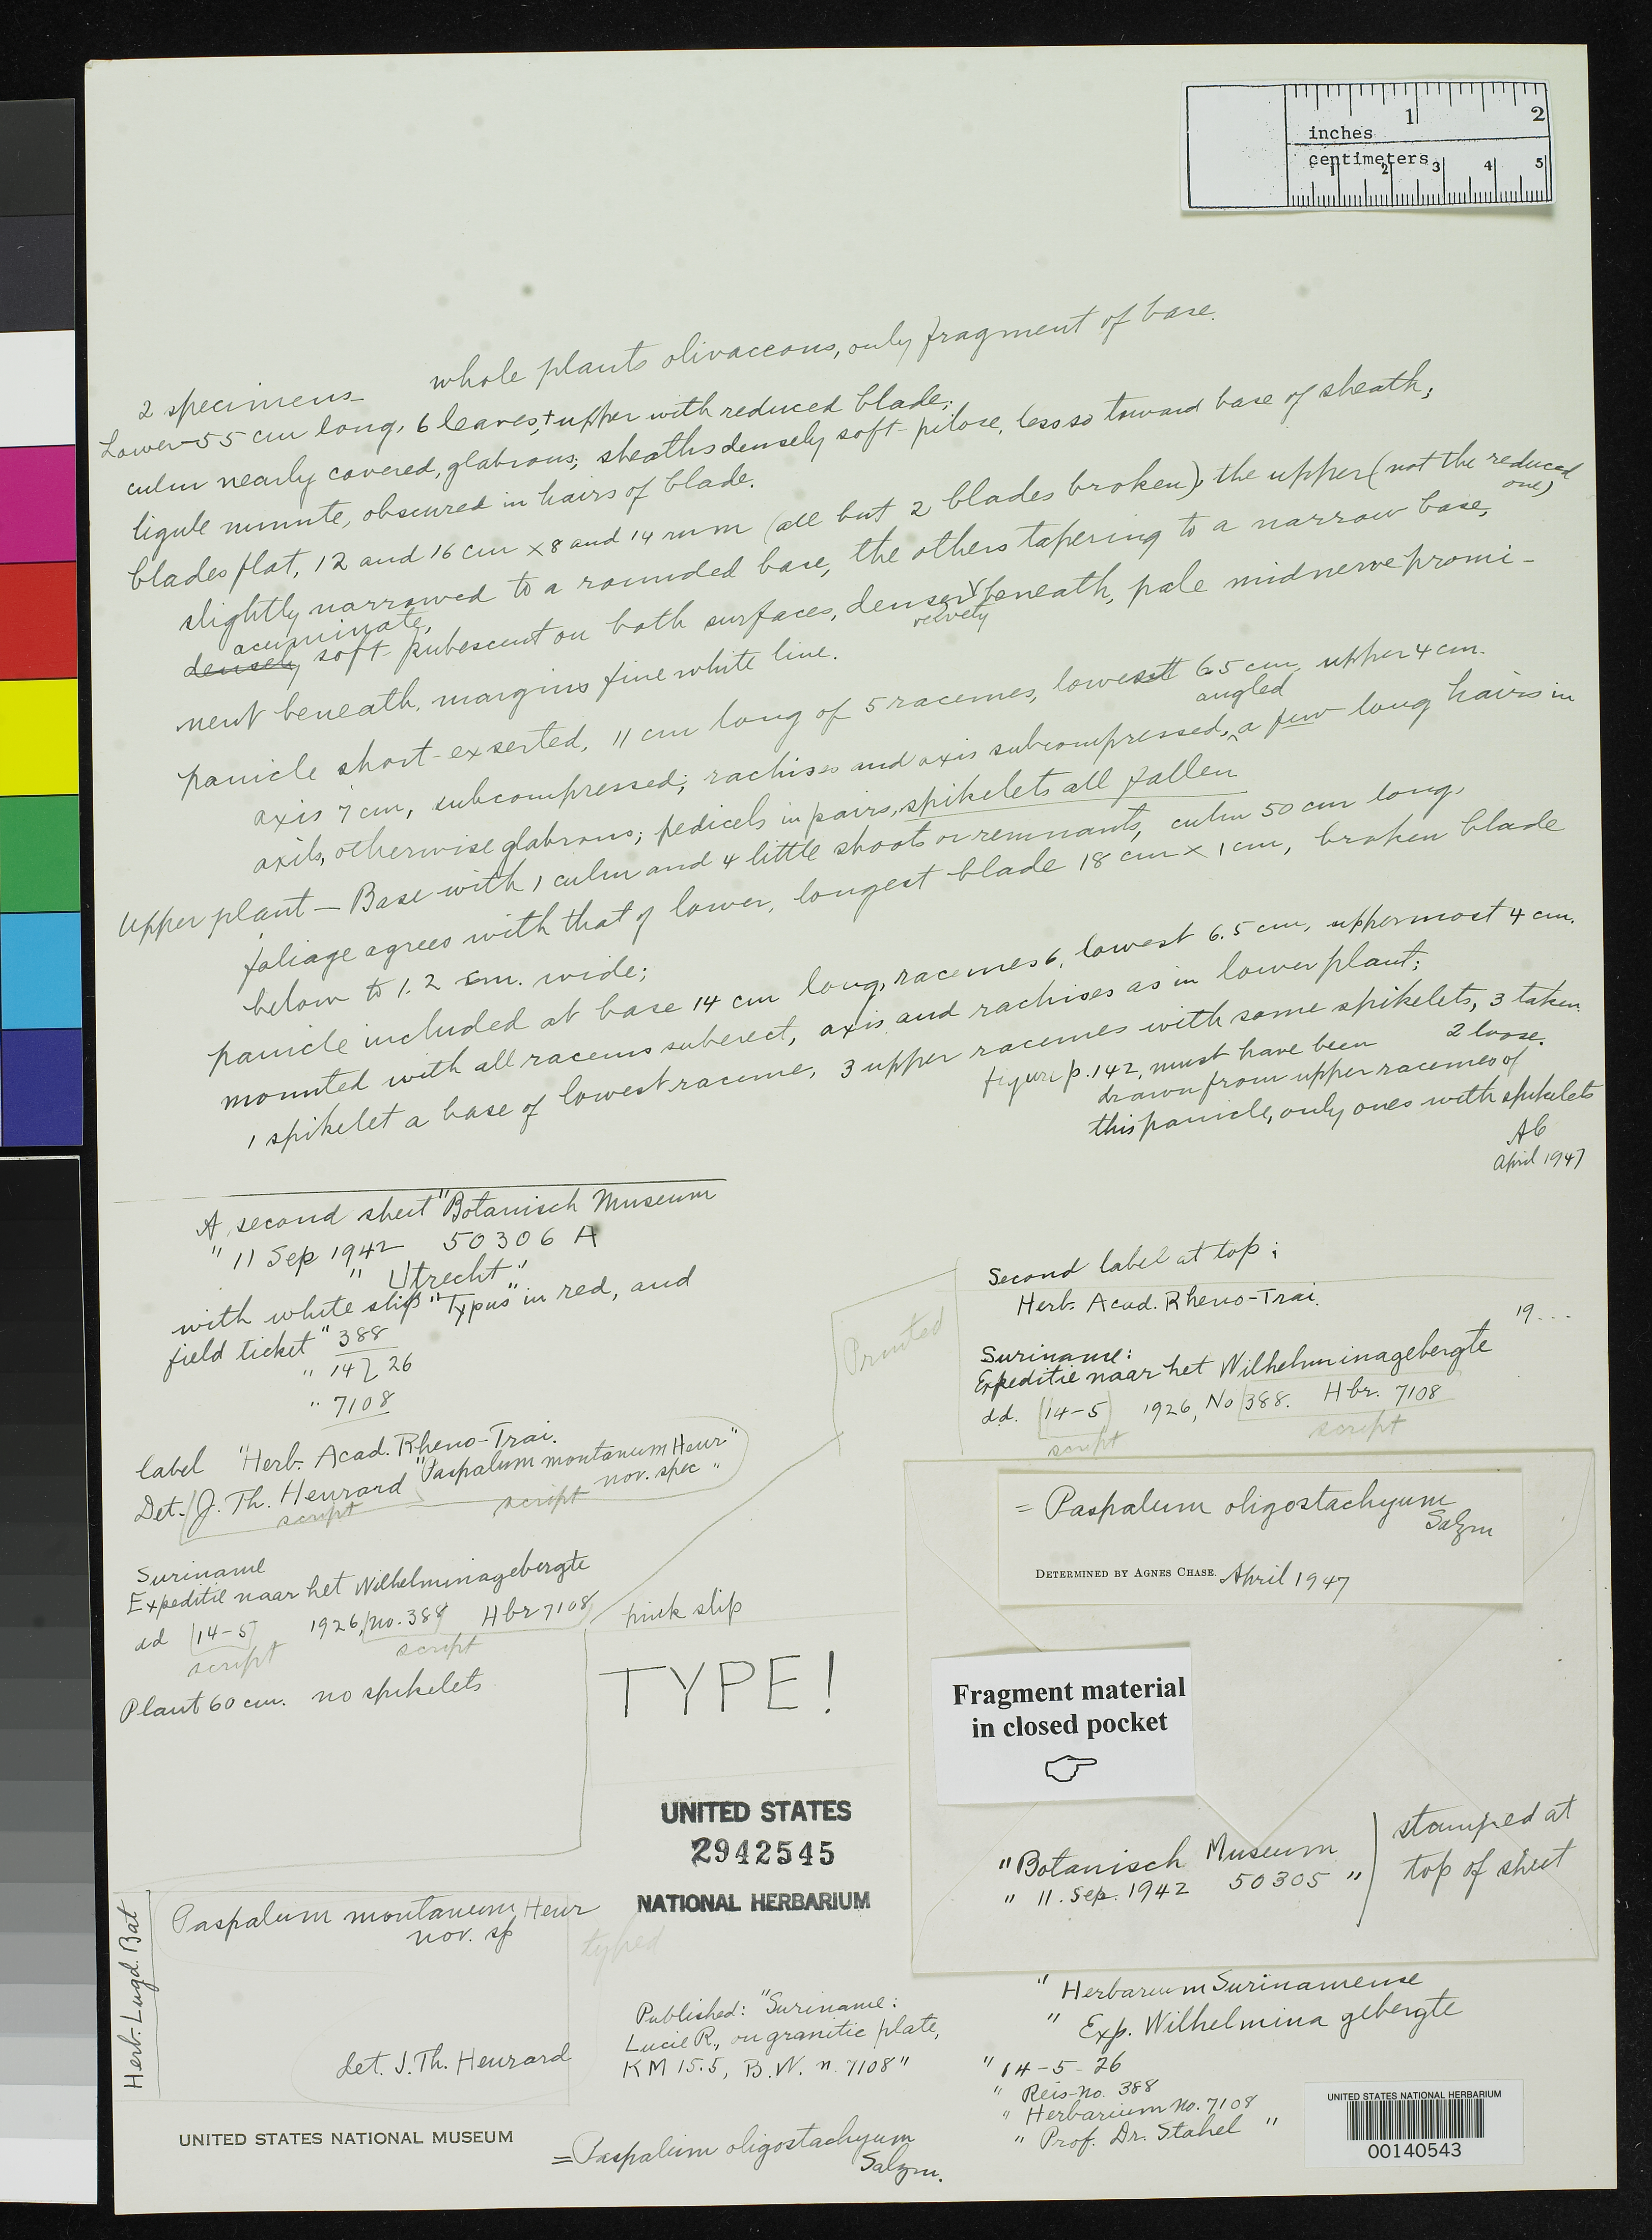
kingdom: Plantae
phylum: Tracheophyta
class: Liliopsida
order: Poales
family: Poaceae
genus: Paspalum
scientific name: Paspalum montanum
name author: Henr.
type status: Type Fragment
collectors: G. Stahel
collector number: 388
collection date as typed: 14 May 1916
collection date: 1916-05-14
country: Suriname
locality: Lucie River.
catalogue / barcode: US 2942545